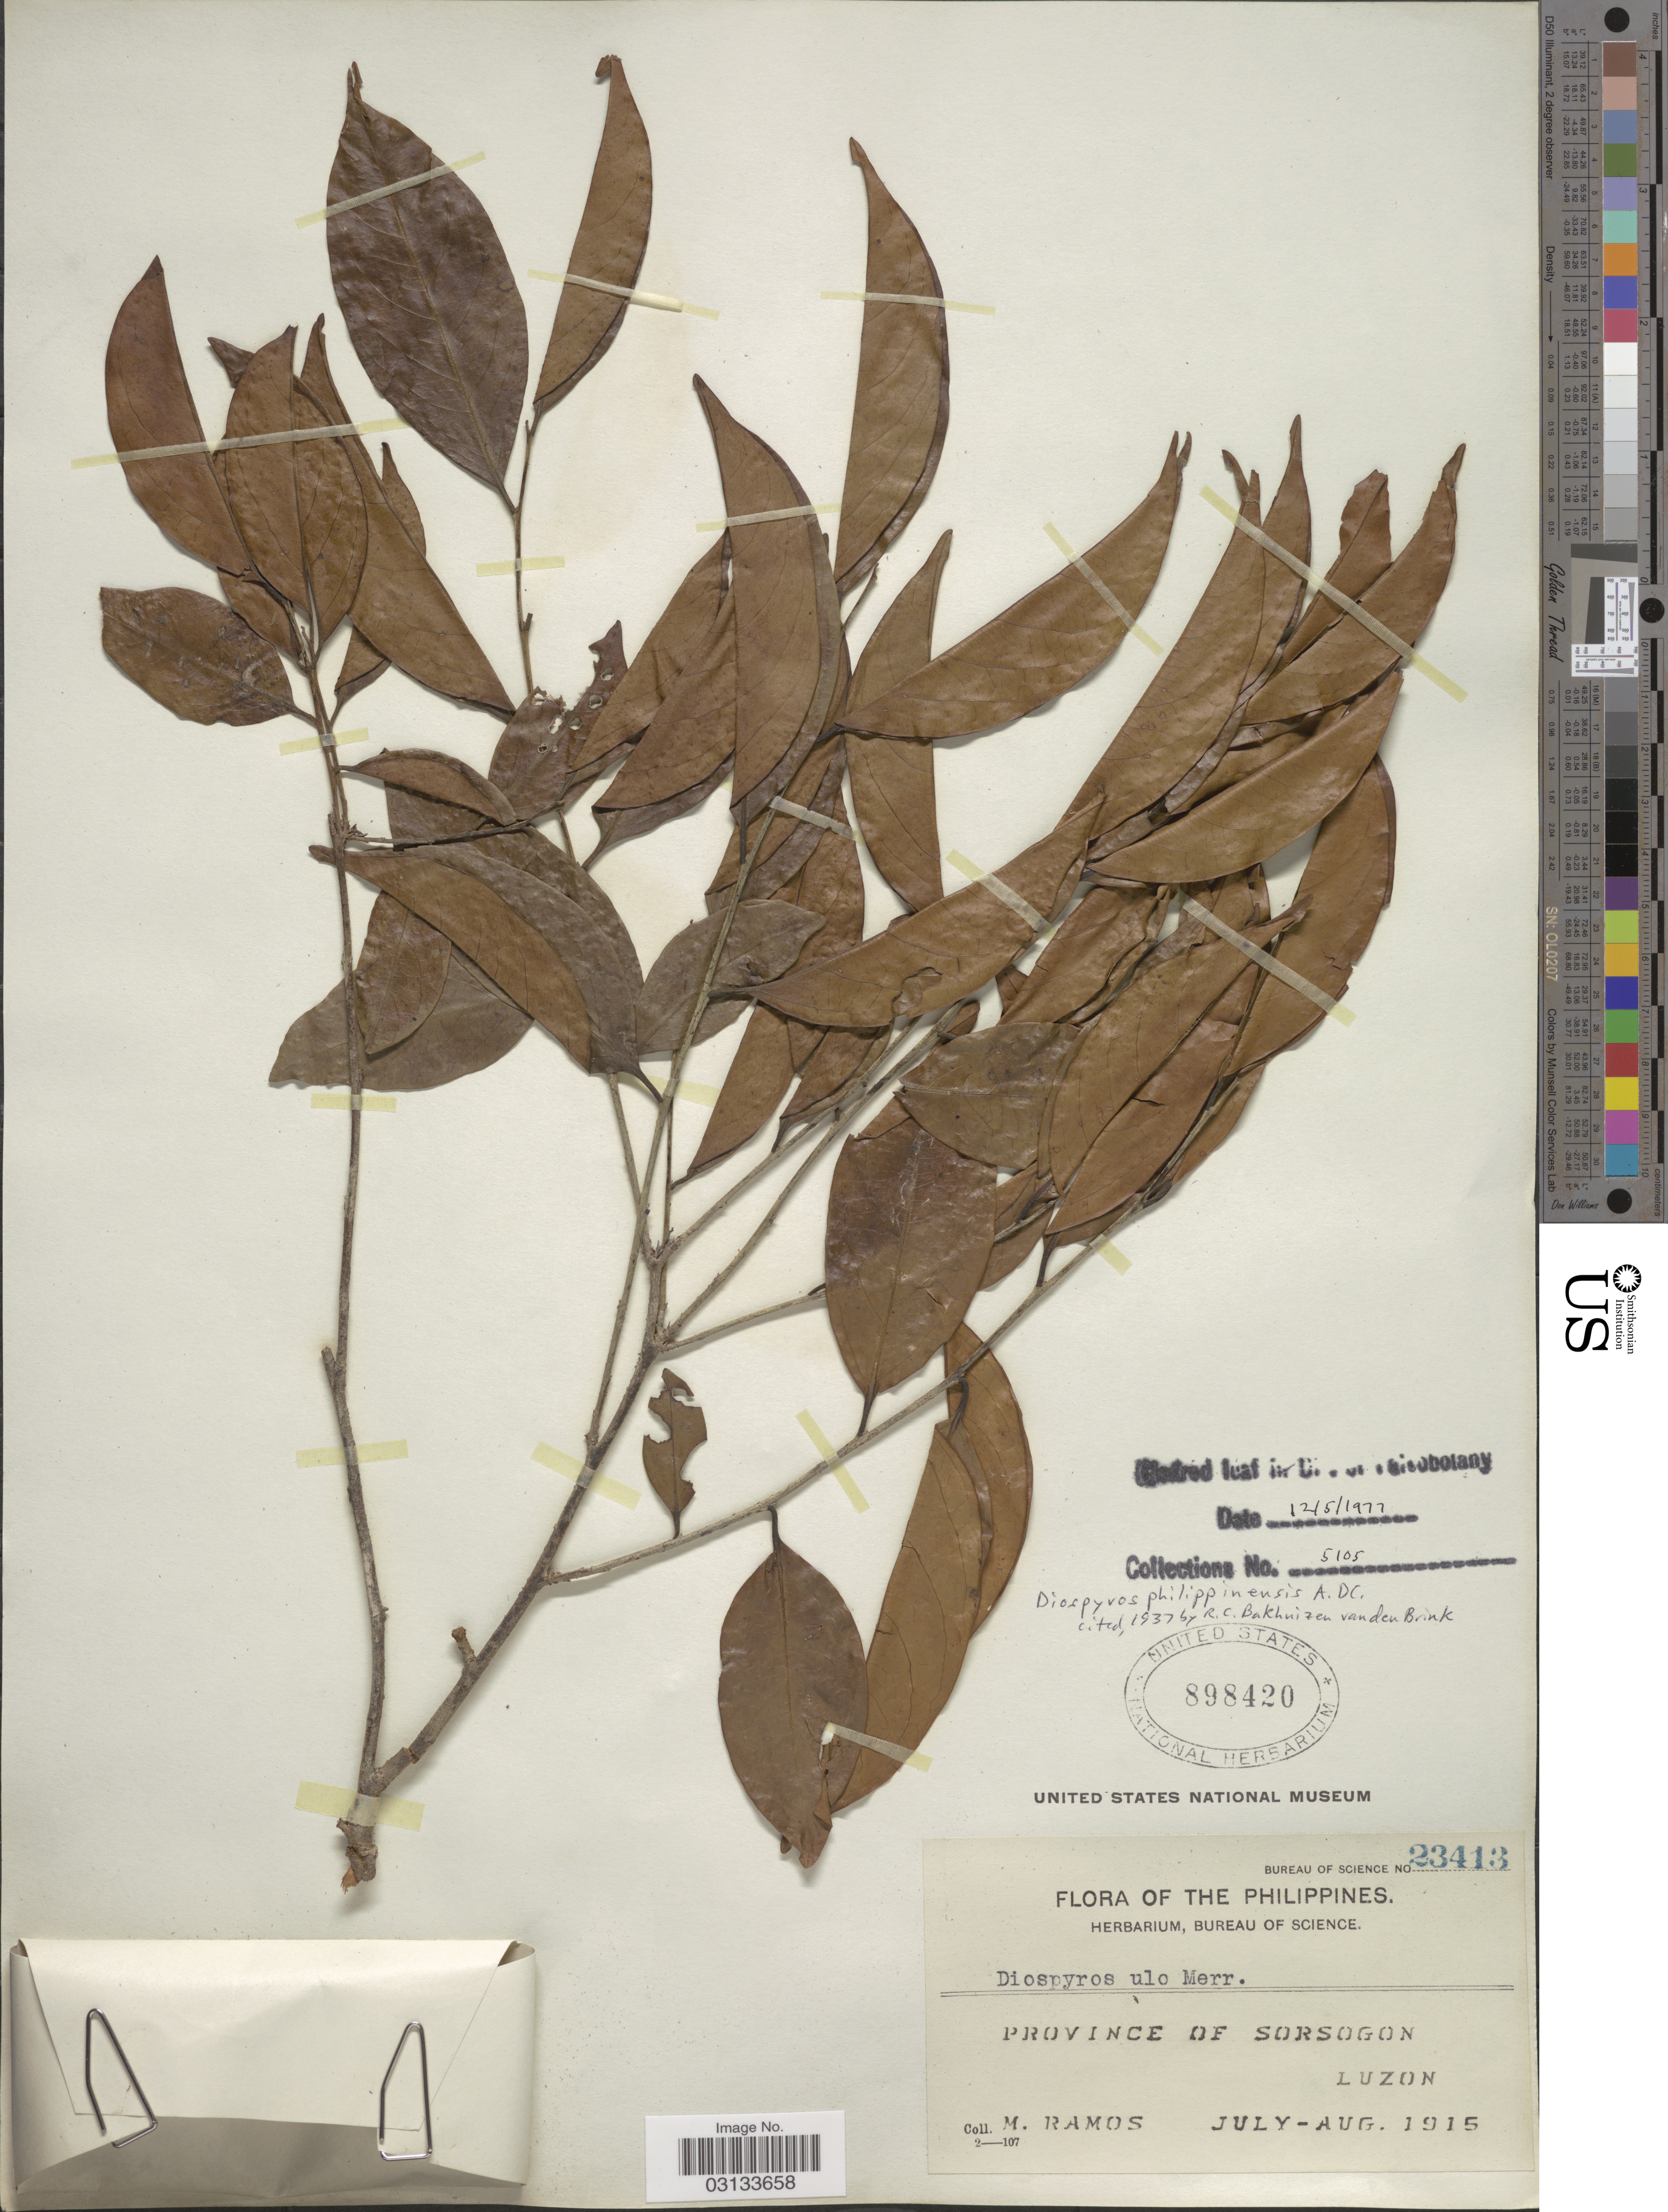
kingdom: Plantae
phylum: Tracheophyta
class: Magnoliopsida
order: Ericales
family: Ebenaceae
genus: Diospyros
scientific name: Diospyros philippinensis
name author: A. DC.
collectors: M. Ramos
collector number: Bureau of Science 23413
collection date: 1915-07/1915-08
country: Philippines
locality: Province of Sorsogon. Luzon.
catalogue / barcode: US 898420